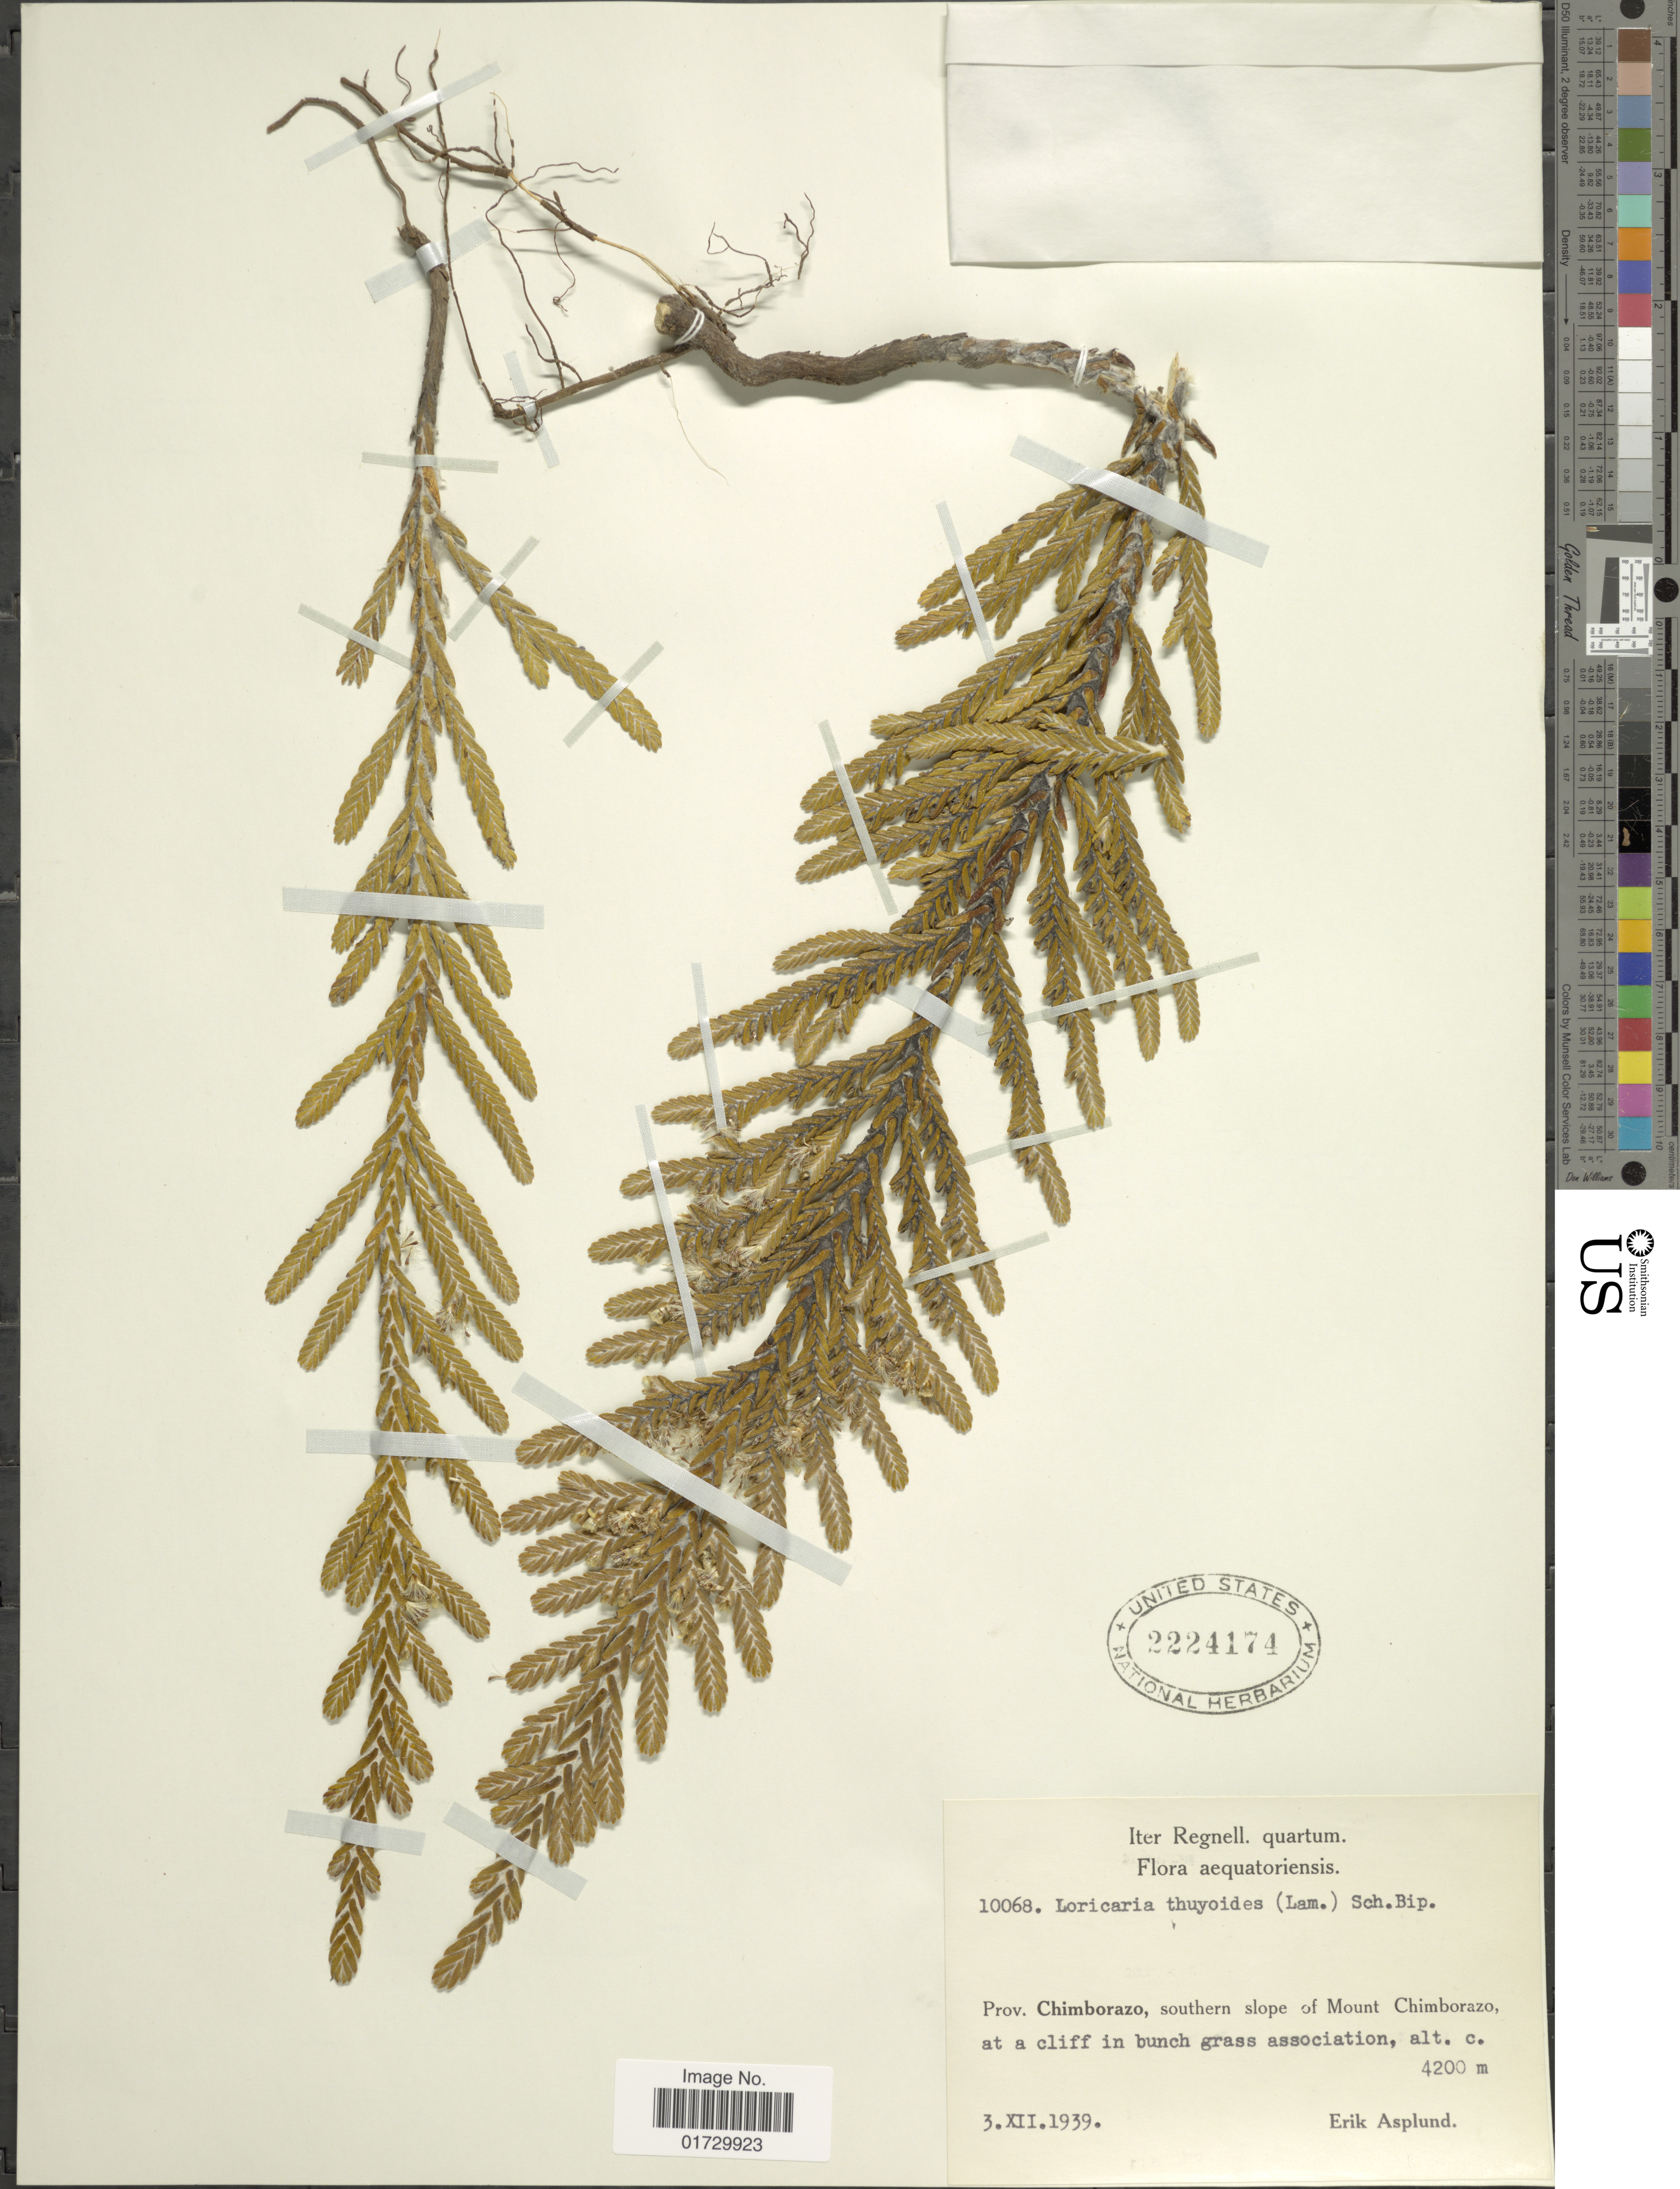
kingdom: Plantae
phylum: Tracheophyta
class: Magnoliopsida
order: Asterales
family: Asteraceae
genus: Loricaria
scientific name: Loricaria thuyoides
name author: (Lam.) Sch. Bip.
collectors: E. Asplund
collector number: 10068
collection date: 1939-12-03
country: Ecuador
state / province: Chimborazo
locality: Southern slope of Mount Chimborazo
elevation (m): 4200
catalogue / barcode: US 2224174